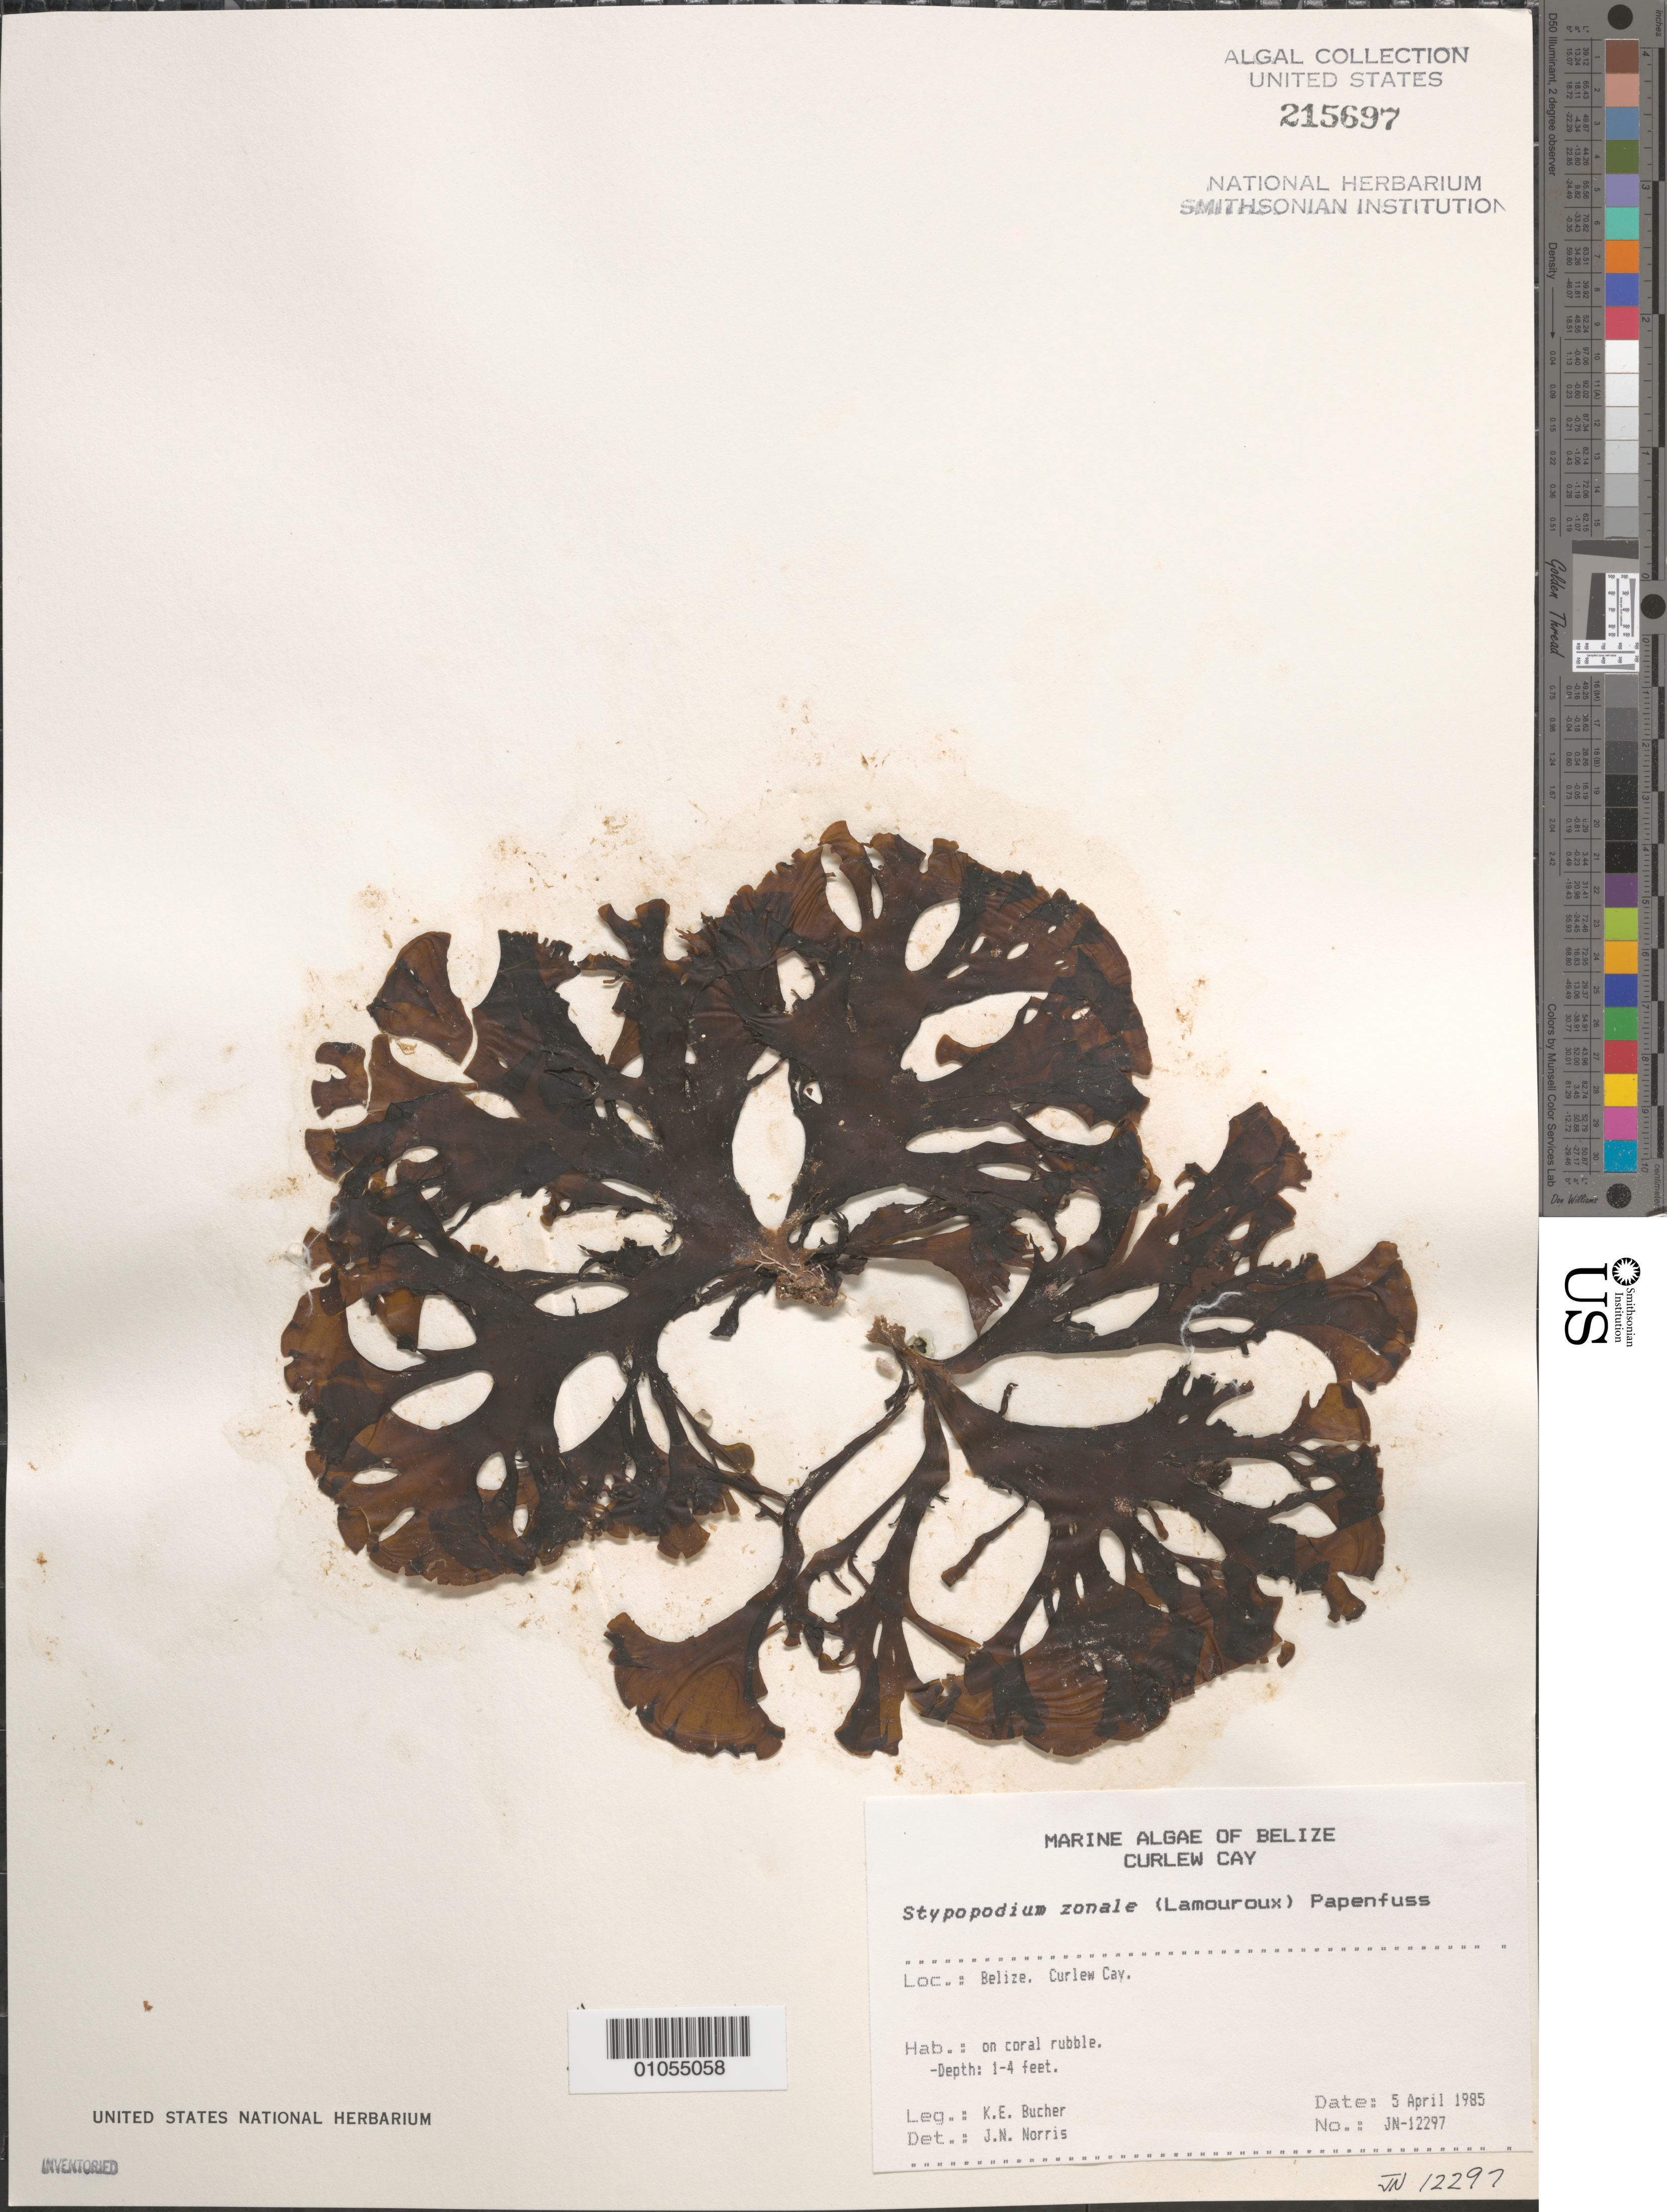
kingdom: Chromista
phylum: Ochrophyta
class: Phaeophyceae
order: Dictyotales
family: Dictyotaceae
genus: Stypopodium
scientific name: Stypopodium zonale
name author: (J.V.Lamouroux) Papenf.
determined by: Norris, James N.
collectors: K. E. Bucher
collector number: JN-12297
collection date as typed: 05 Apr 1985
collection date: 1985-04-05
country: Belize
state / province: Stann Creek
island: Curlew Cay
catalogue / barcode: US 215697